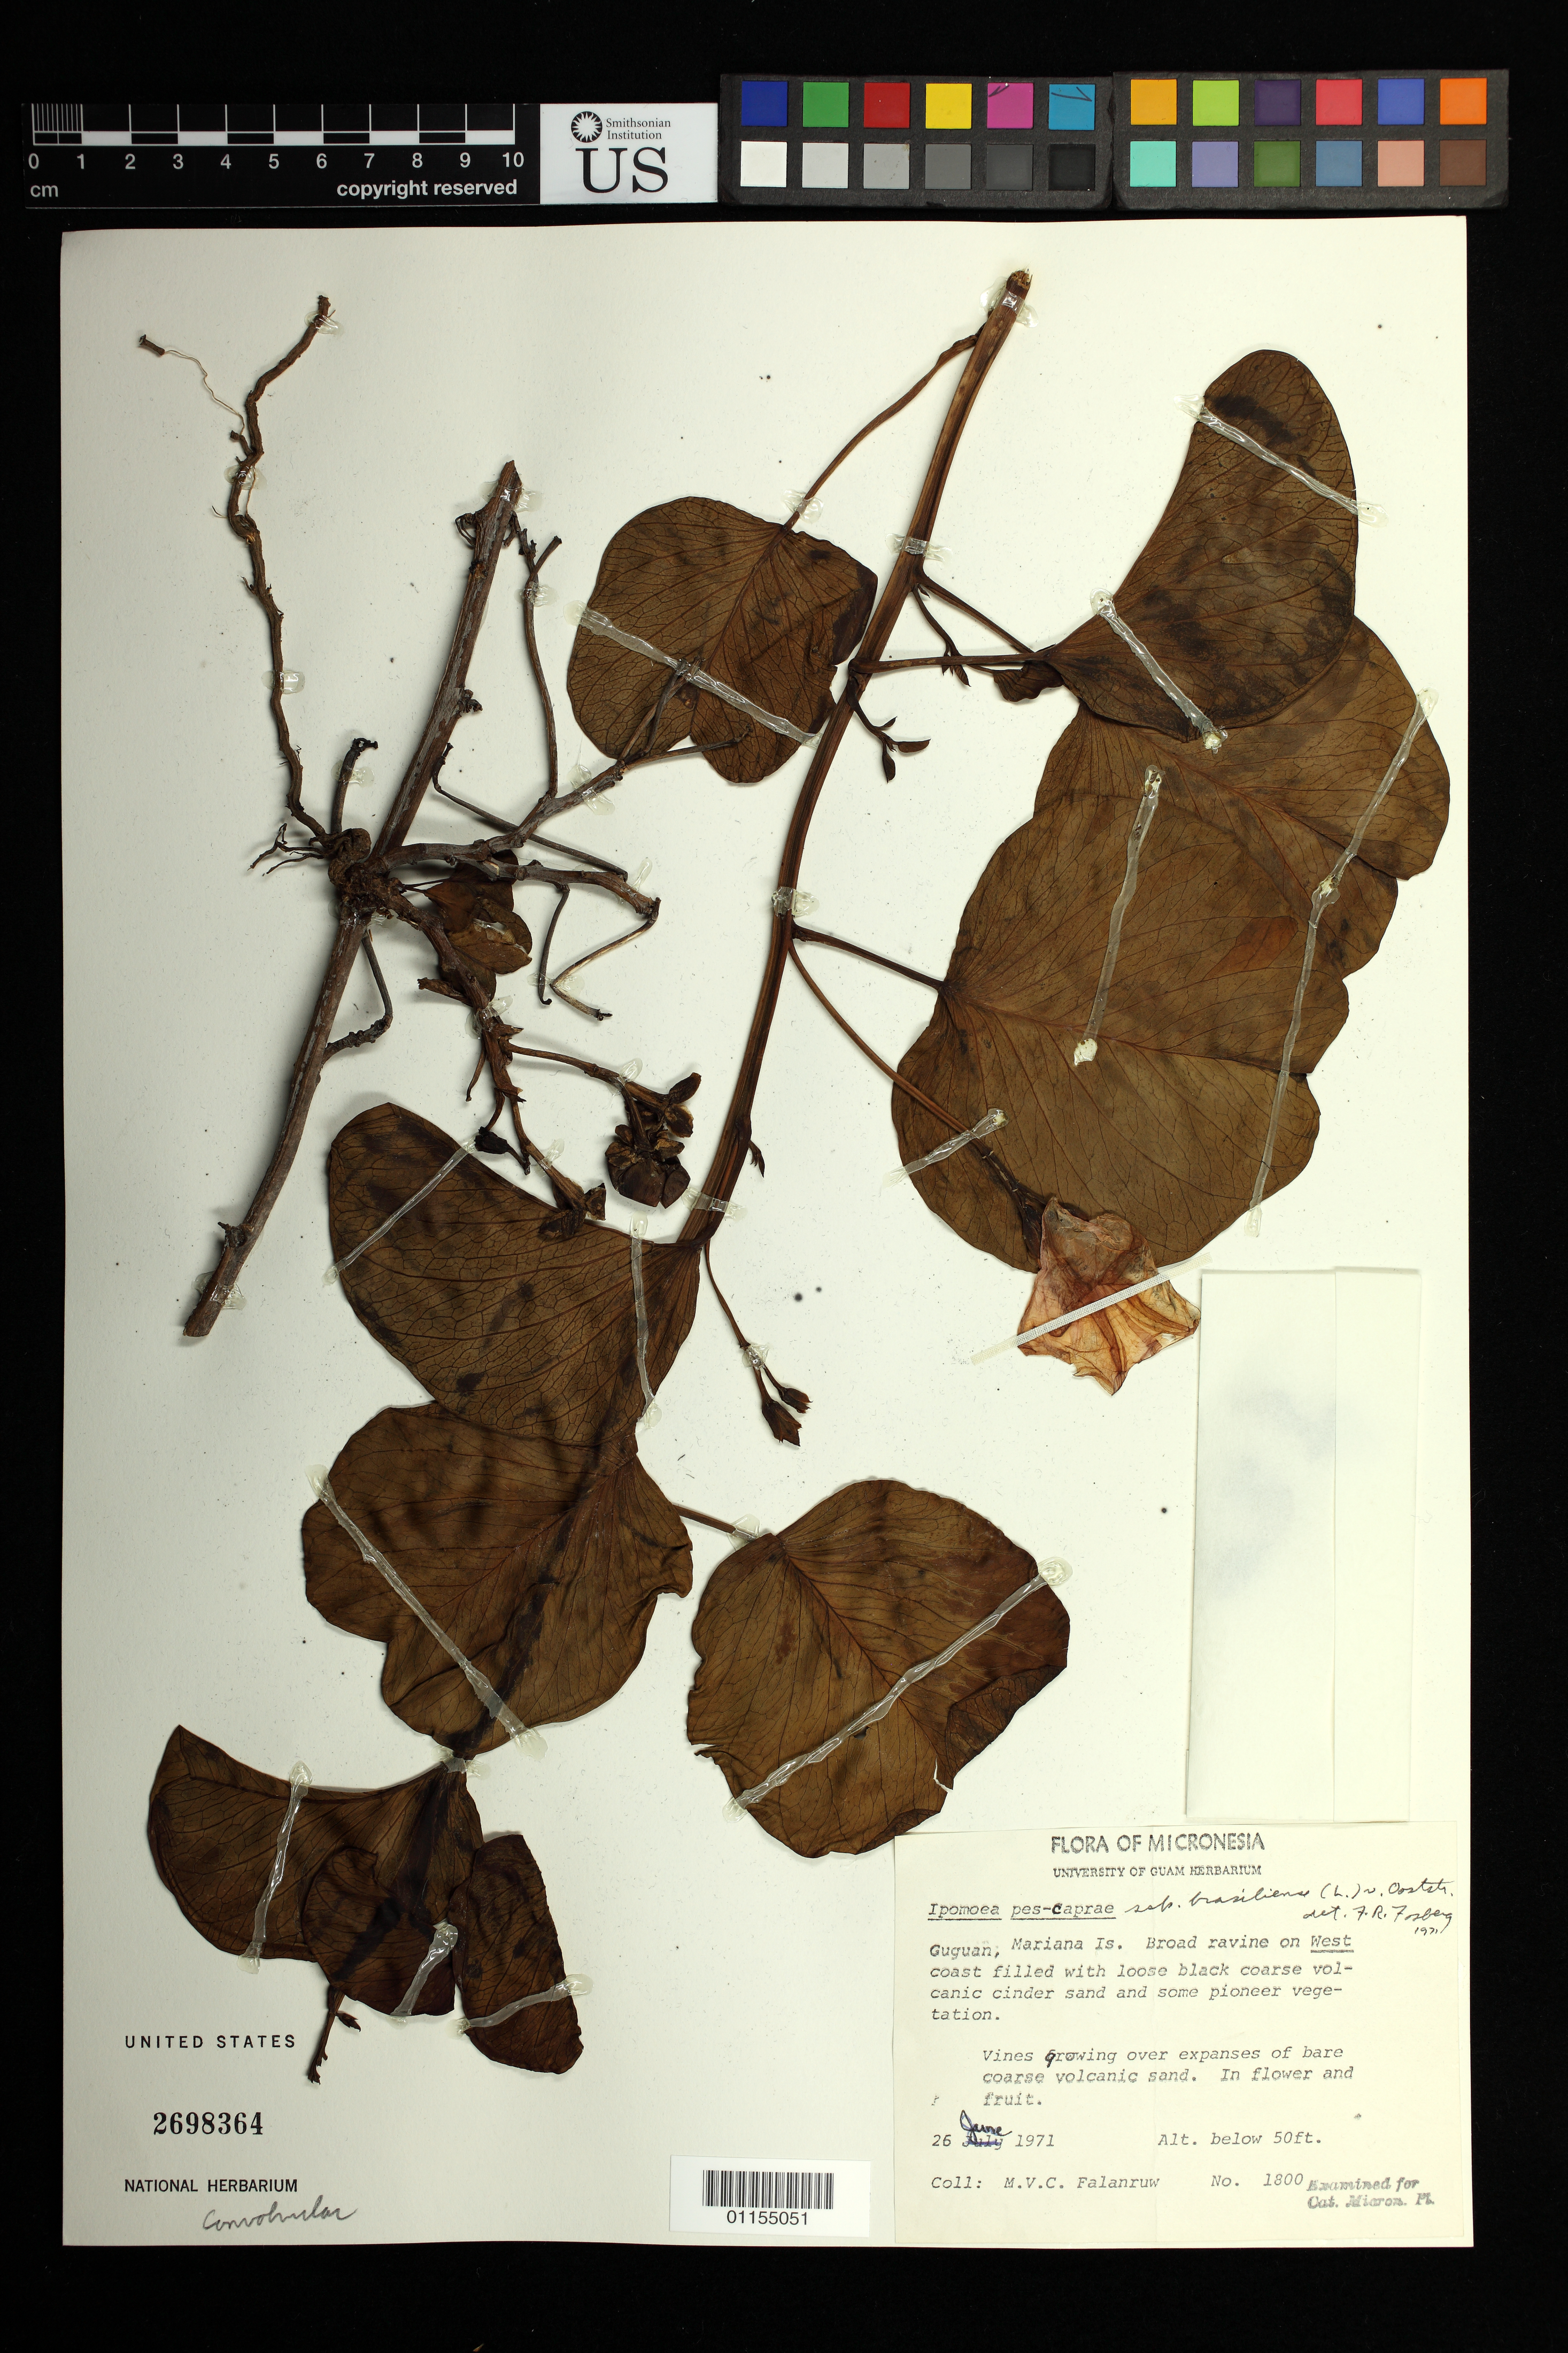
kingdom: Plantae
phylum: Tracheophyta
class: Magnoliopsida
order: Solanales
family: Convolvulaceae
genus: Ipomoea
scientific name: Ipomoea pes-caprae subsp. brasiliensis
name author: (L.) Ooststr.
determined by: Fosberg, F. R.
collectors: M. Falanruw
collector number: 1800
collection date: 1971-06-26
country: Northern Mariana Islands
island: Guguan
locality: Guguan, broad ravine on W. coast.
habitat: broad ravine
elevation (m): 0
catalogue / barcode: US 2698364